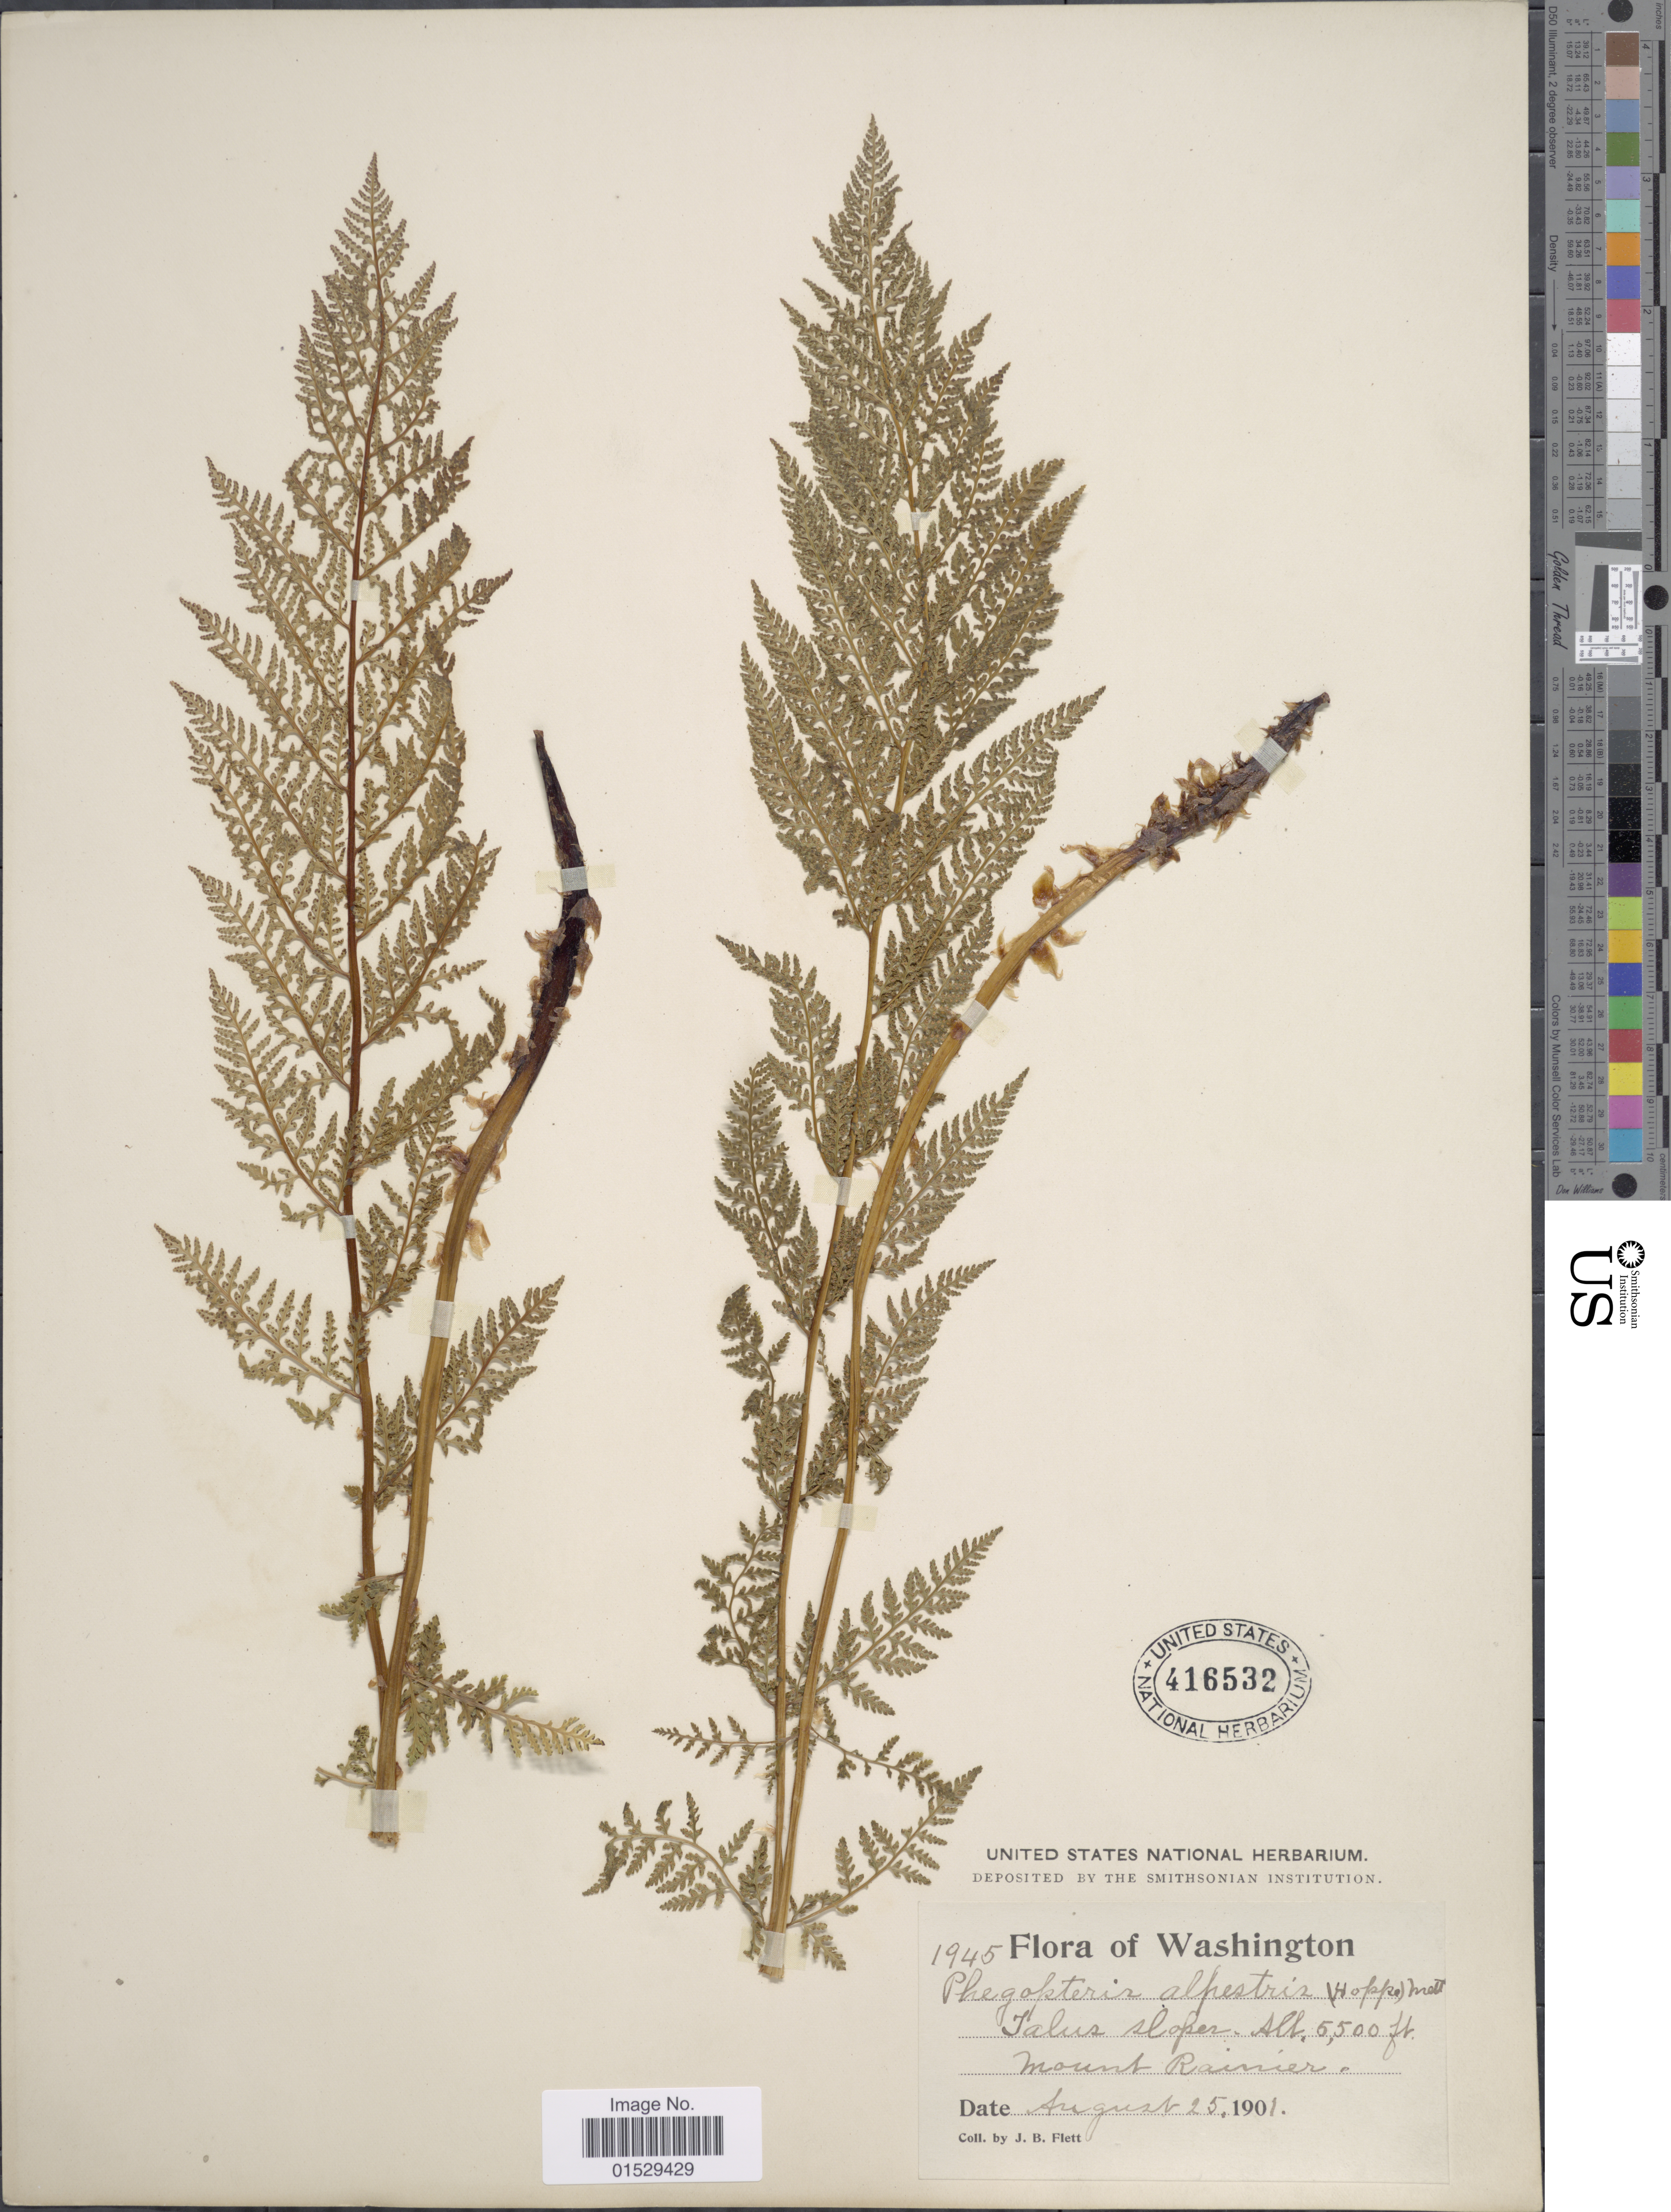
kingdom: Plantae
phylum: Tracheophyta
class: Polypodiopsida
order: Polypodiales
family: Athyriaceae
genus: Athyrium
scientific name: Athyrium distentifolilum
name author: Tausch ex Opiz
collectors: J. Flett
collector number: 1945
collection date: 1901-08-25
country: United States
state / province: Washington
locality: Talus slopes, Mount Rainier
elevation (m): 1676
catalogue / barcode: US 416532